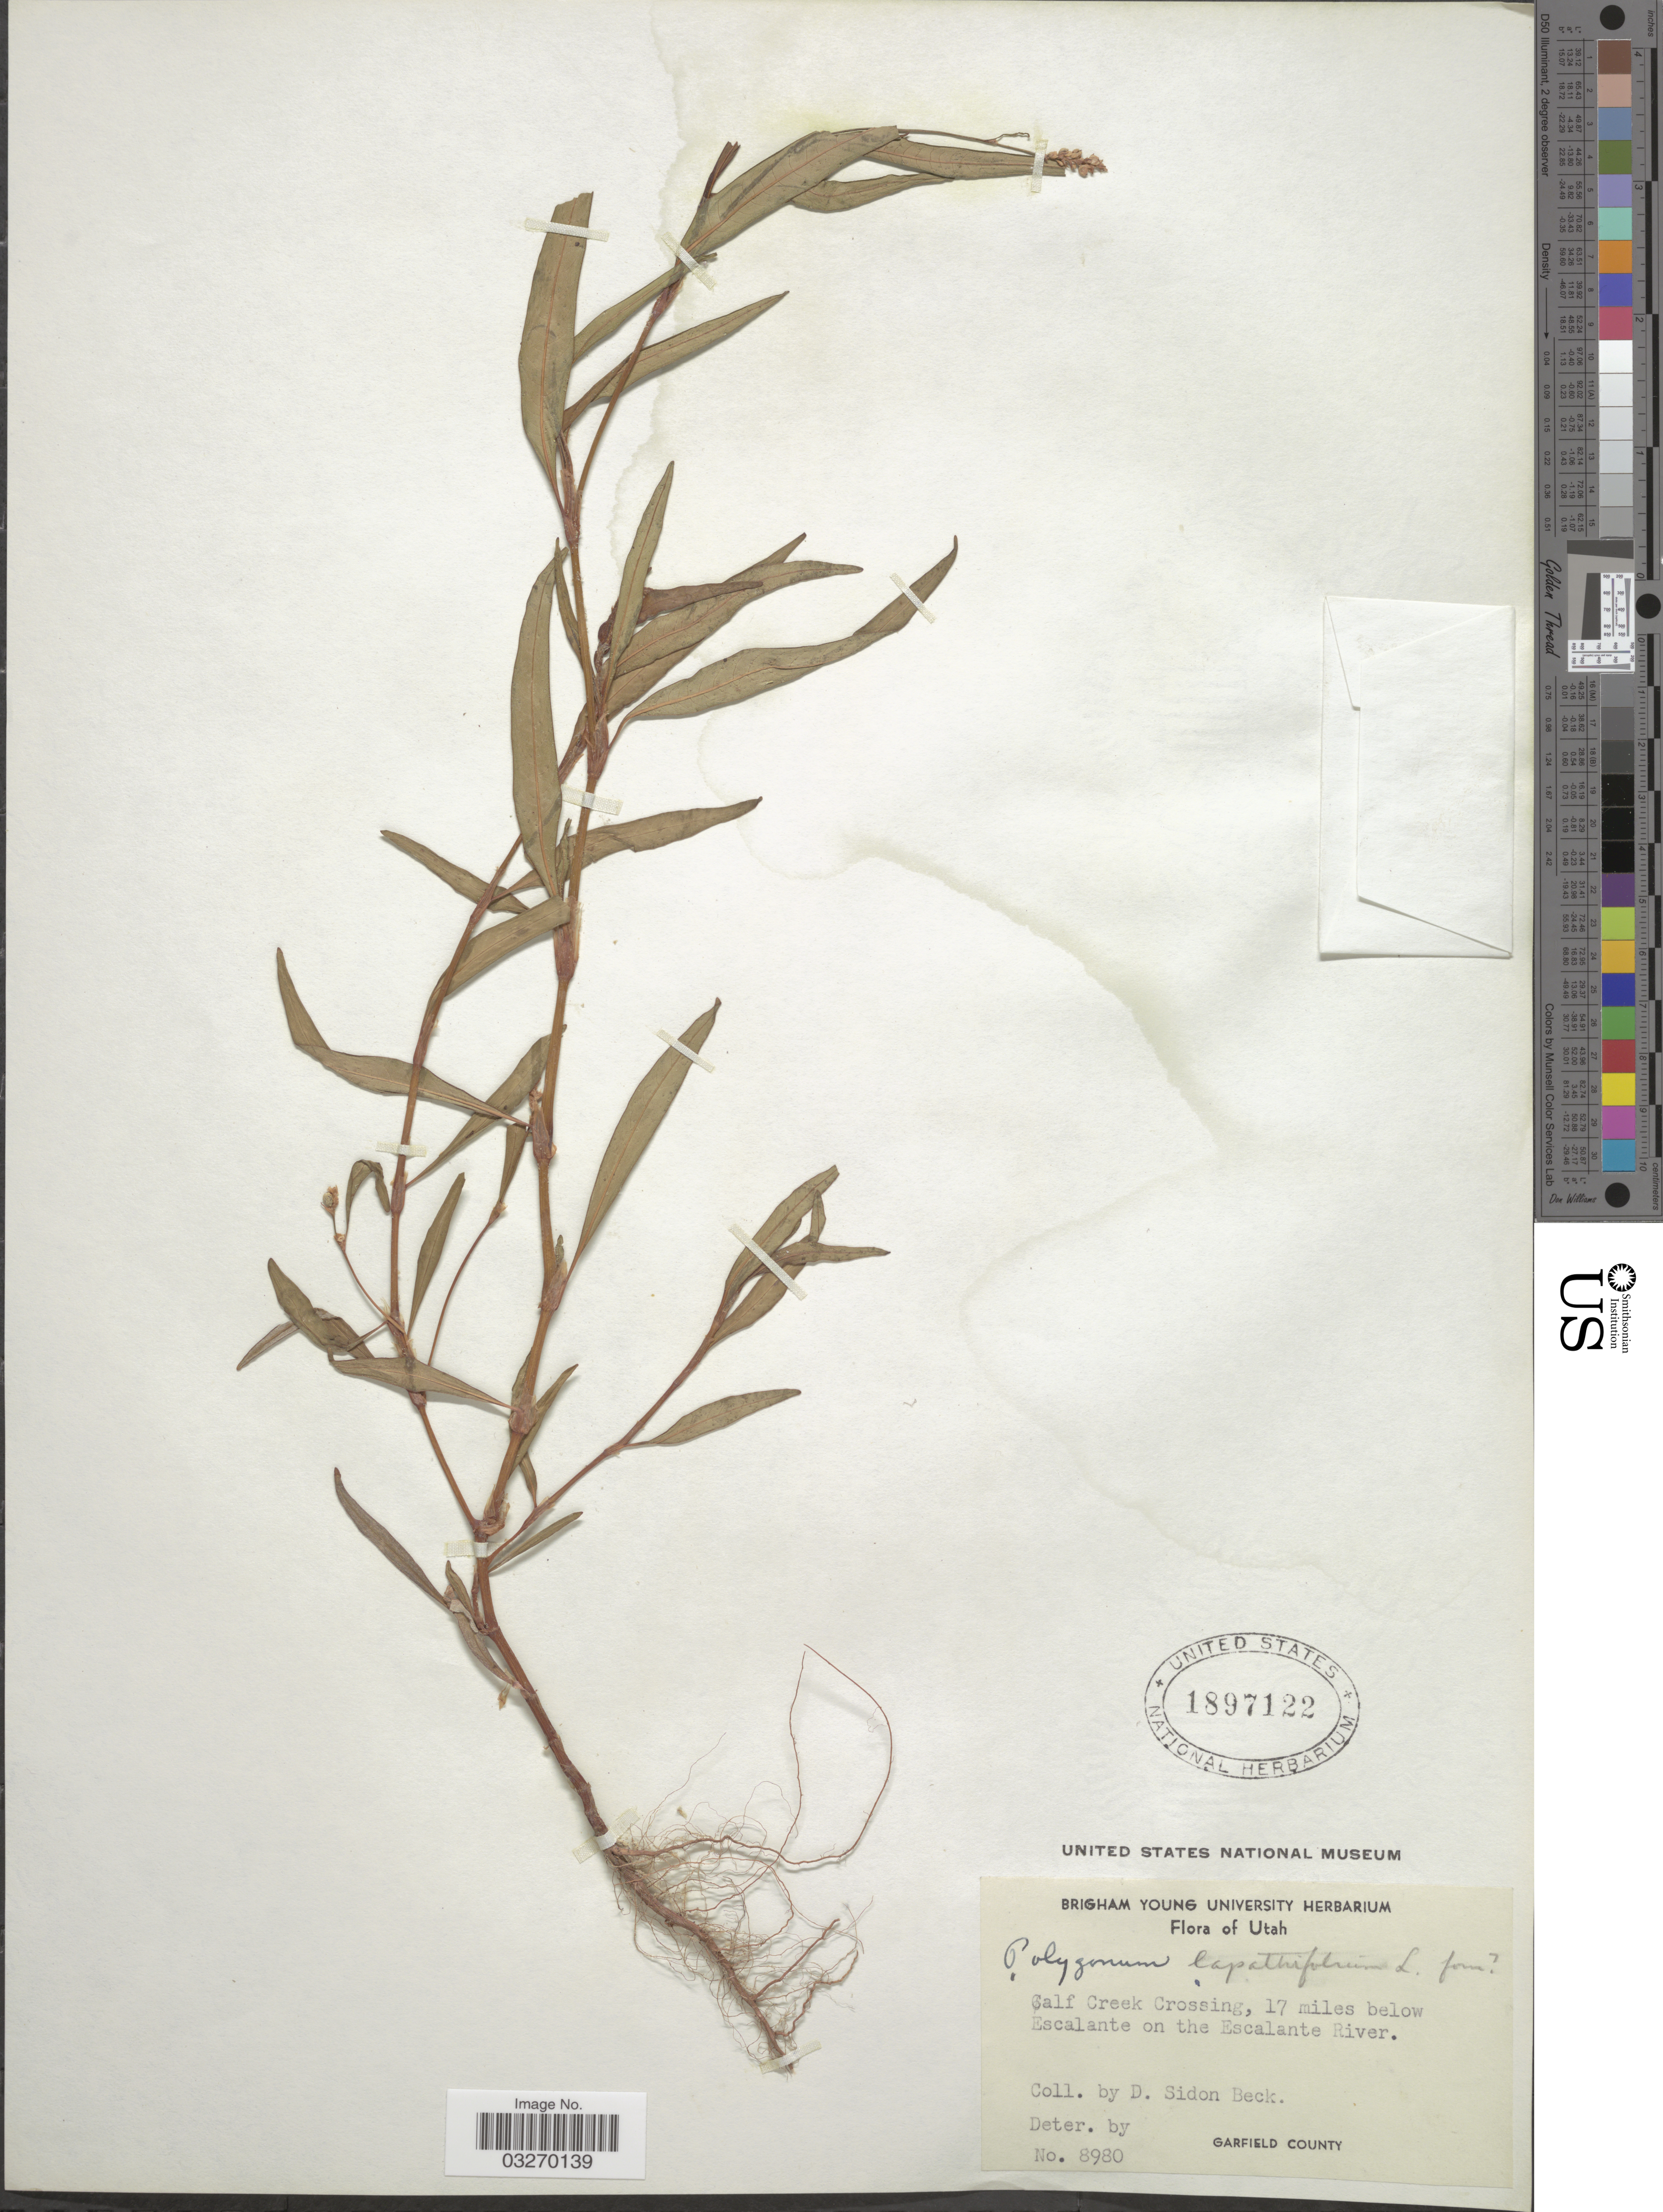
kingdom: Plantae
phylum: Tracheophyta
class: Magnoliopsida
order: Caryophyllales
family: Polygonaceae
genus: Persicaria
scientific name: Persicaria lapathifolia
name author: (L.) Delarbre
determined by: Atha, D. E.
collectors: S. G. Beck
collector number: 8980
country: United States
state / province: Utah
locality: Calf Creek Crossing, 17 miles below Escalante on the Escalante river. Garfield County.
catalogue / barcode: US 1897122